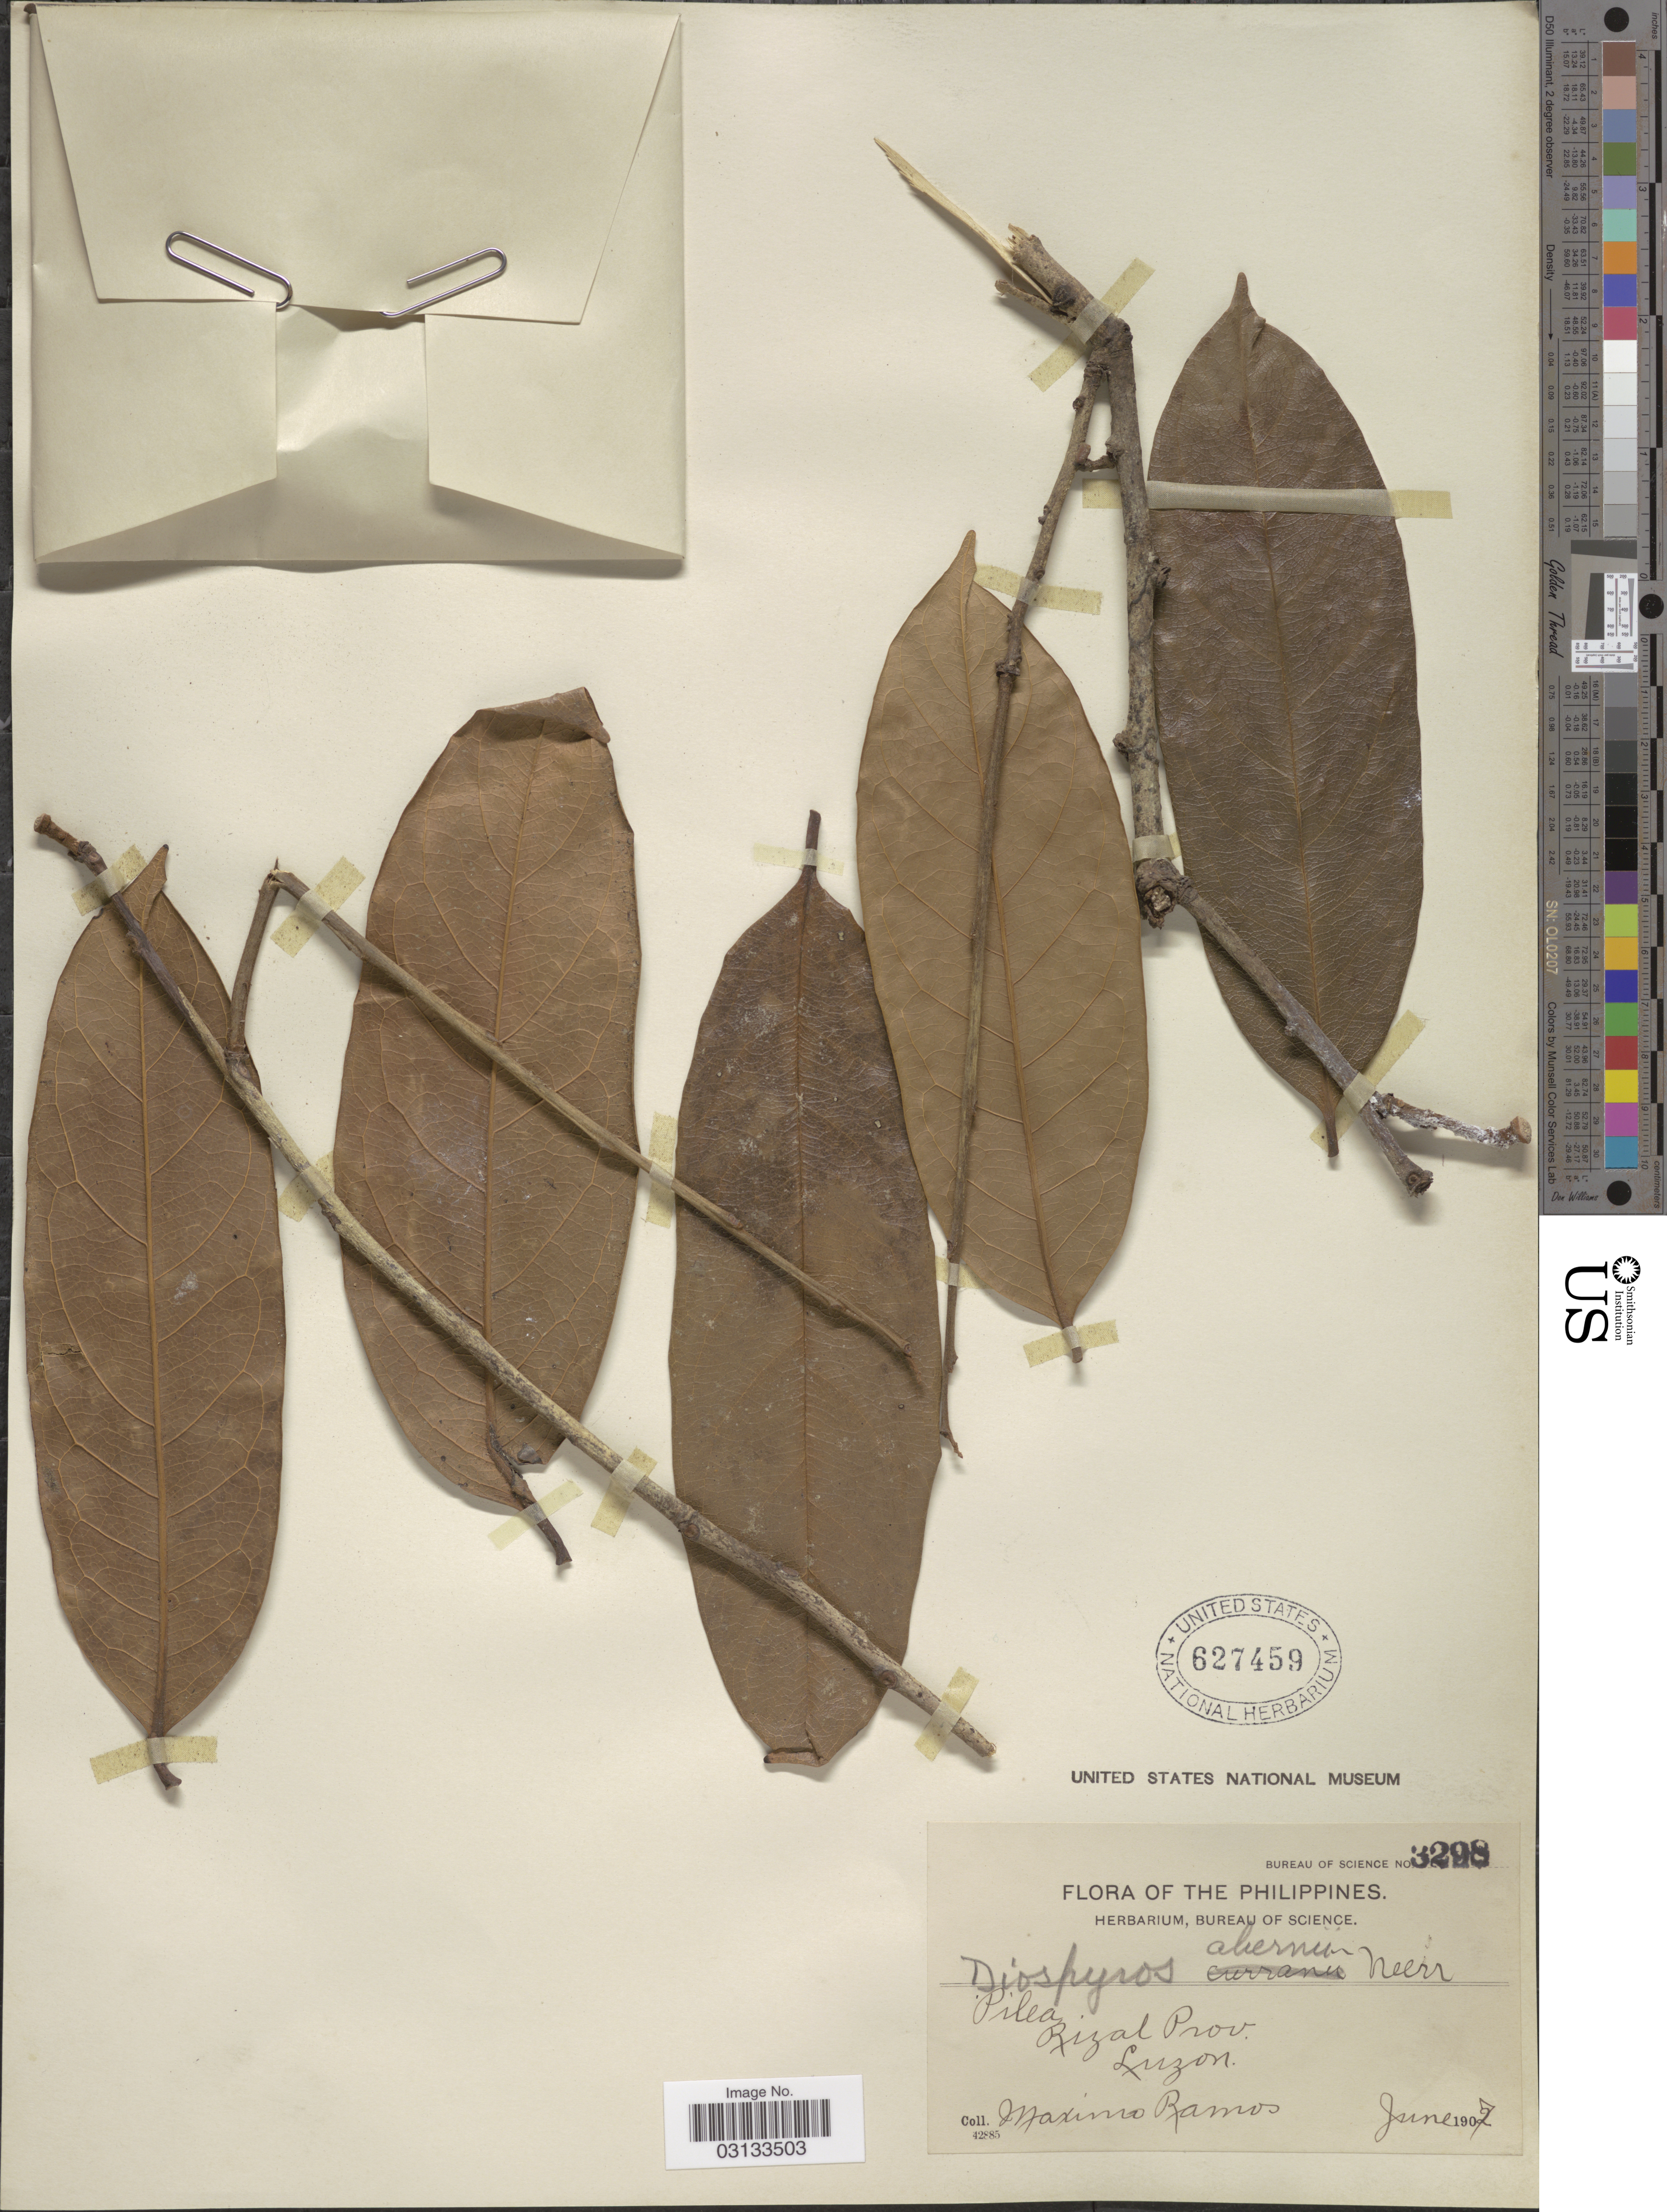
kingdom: Plantae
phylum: Tracheophyta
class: Magnoliopsida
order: Ericales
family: Ebenaceae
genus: Diospyros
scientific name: Diospyros ahernii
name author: Merr.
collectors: M. Ramos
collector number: Bureau of Science 3298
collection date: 1907-06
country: Philippines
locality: Pilea, Rizal Prov., Luzon.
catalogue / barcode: US 627459